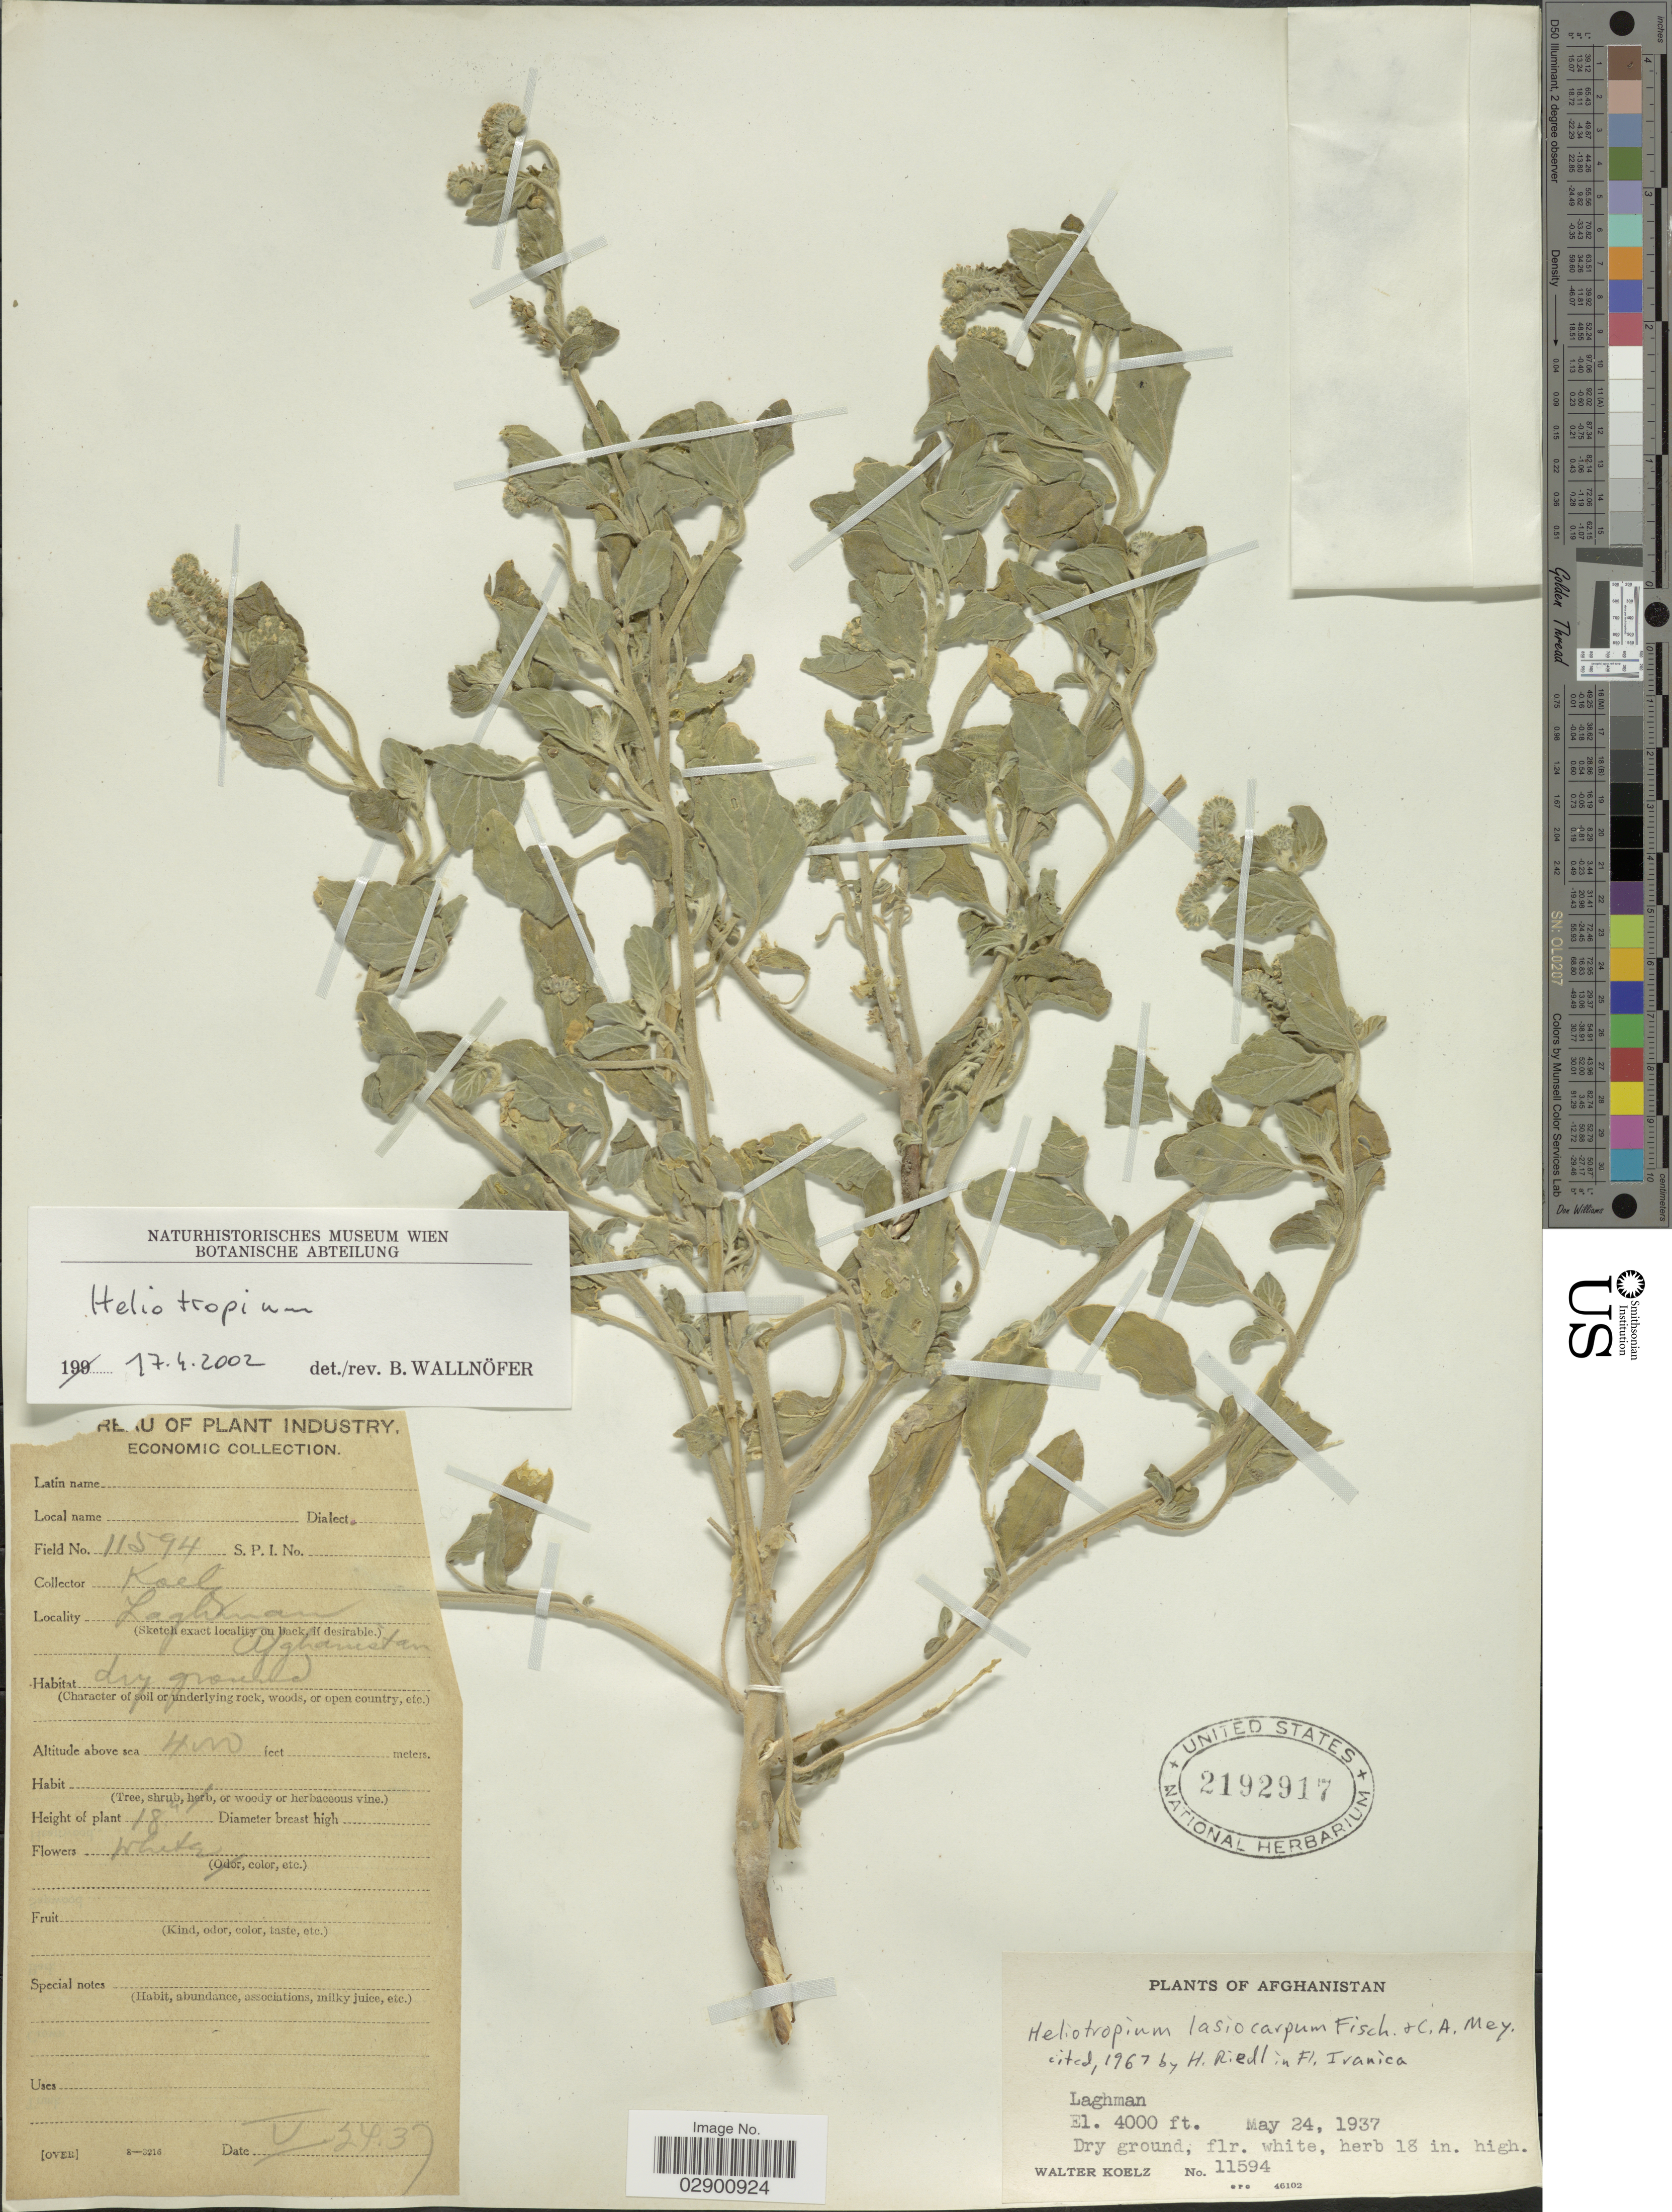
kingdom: Plantae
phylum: Tracheophyta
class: Magnoliopsida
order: Boraginales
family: Heliotropiaceae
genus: Heliotropium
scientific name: Heliotropium europaeum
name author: L.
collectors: W. N. Koelz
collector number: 11594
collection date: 1937-05-24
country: Afghanistan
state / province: Laghman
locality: Lagham.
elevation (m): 1219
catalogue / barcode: US 2192917